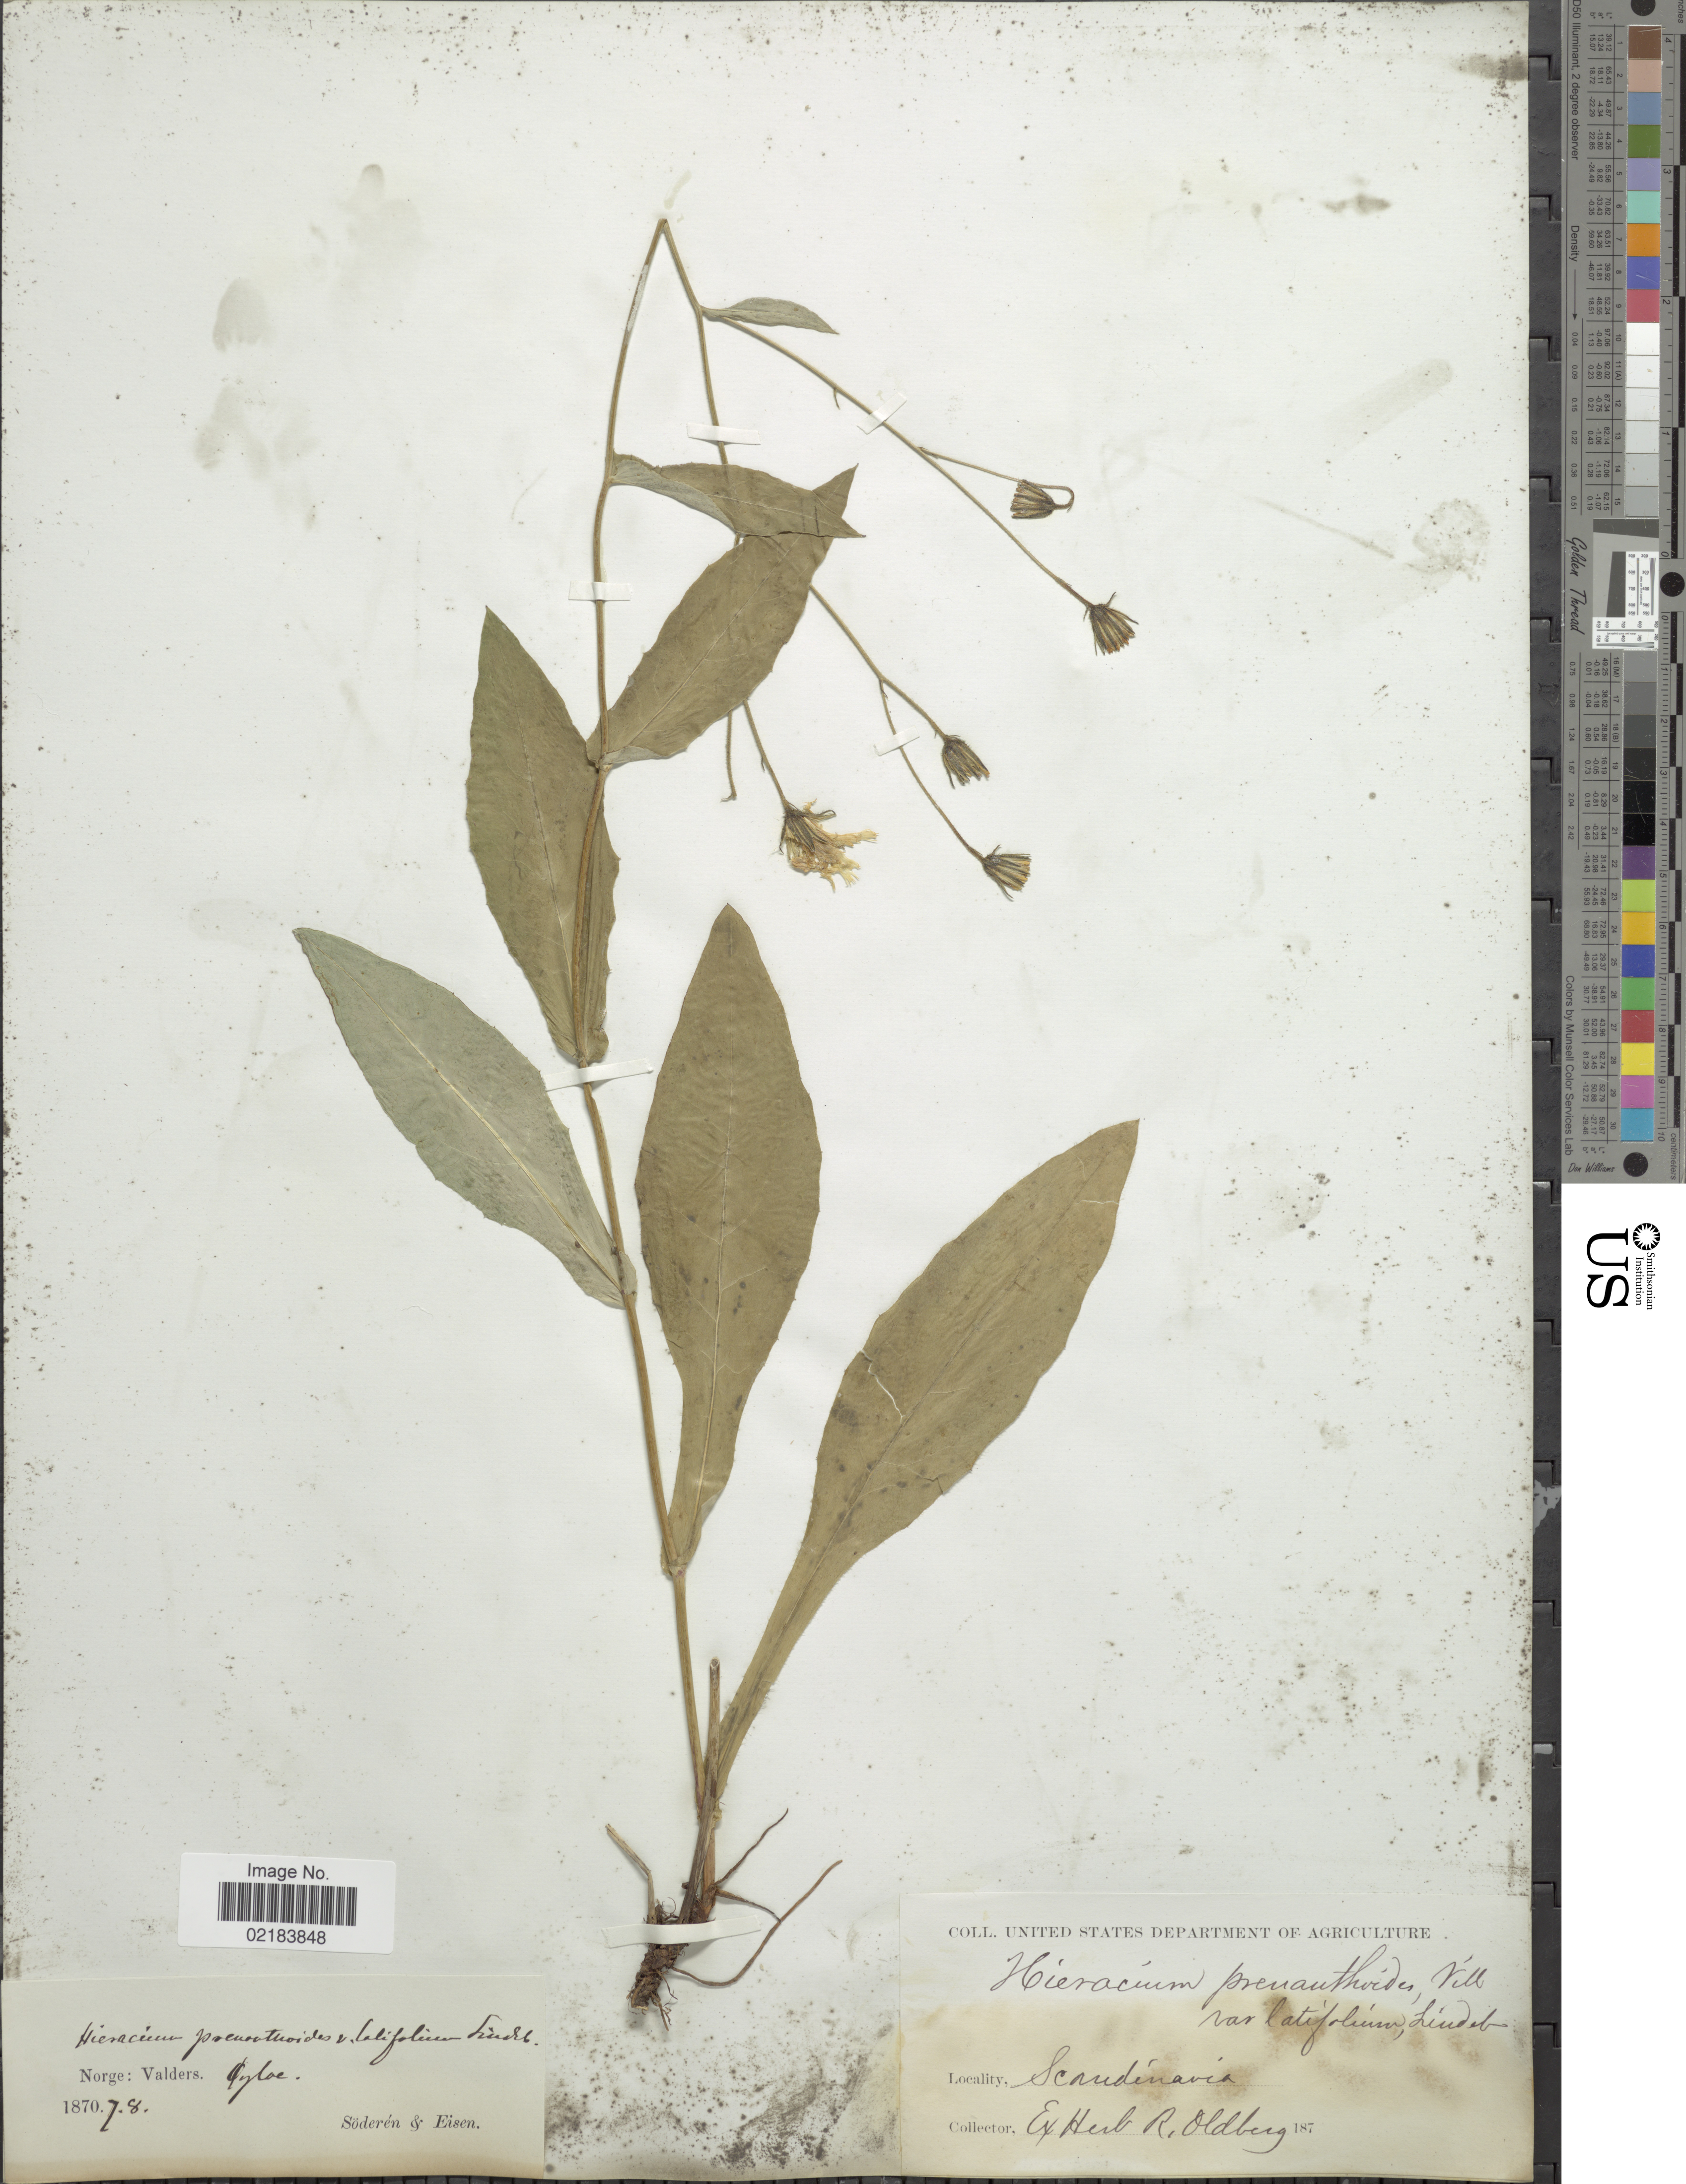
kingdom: Plantae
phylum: Tracheophyta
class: Magnoliopsida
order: Asterales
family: Asteraceae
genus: Hieracium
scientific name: Hieracium prenanthoides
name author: Vill.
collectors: Söderén & Eisen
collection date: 1870-08-07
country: Norway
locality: Valders Øyloe.